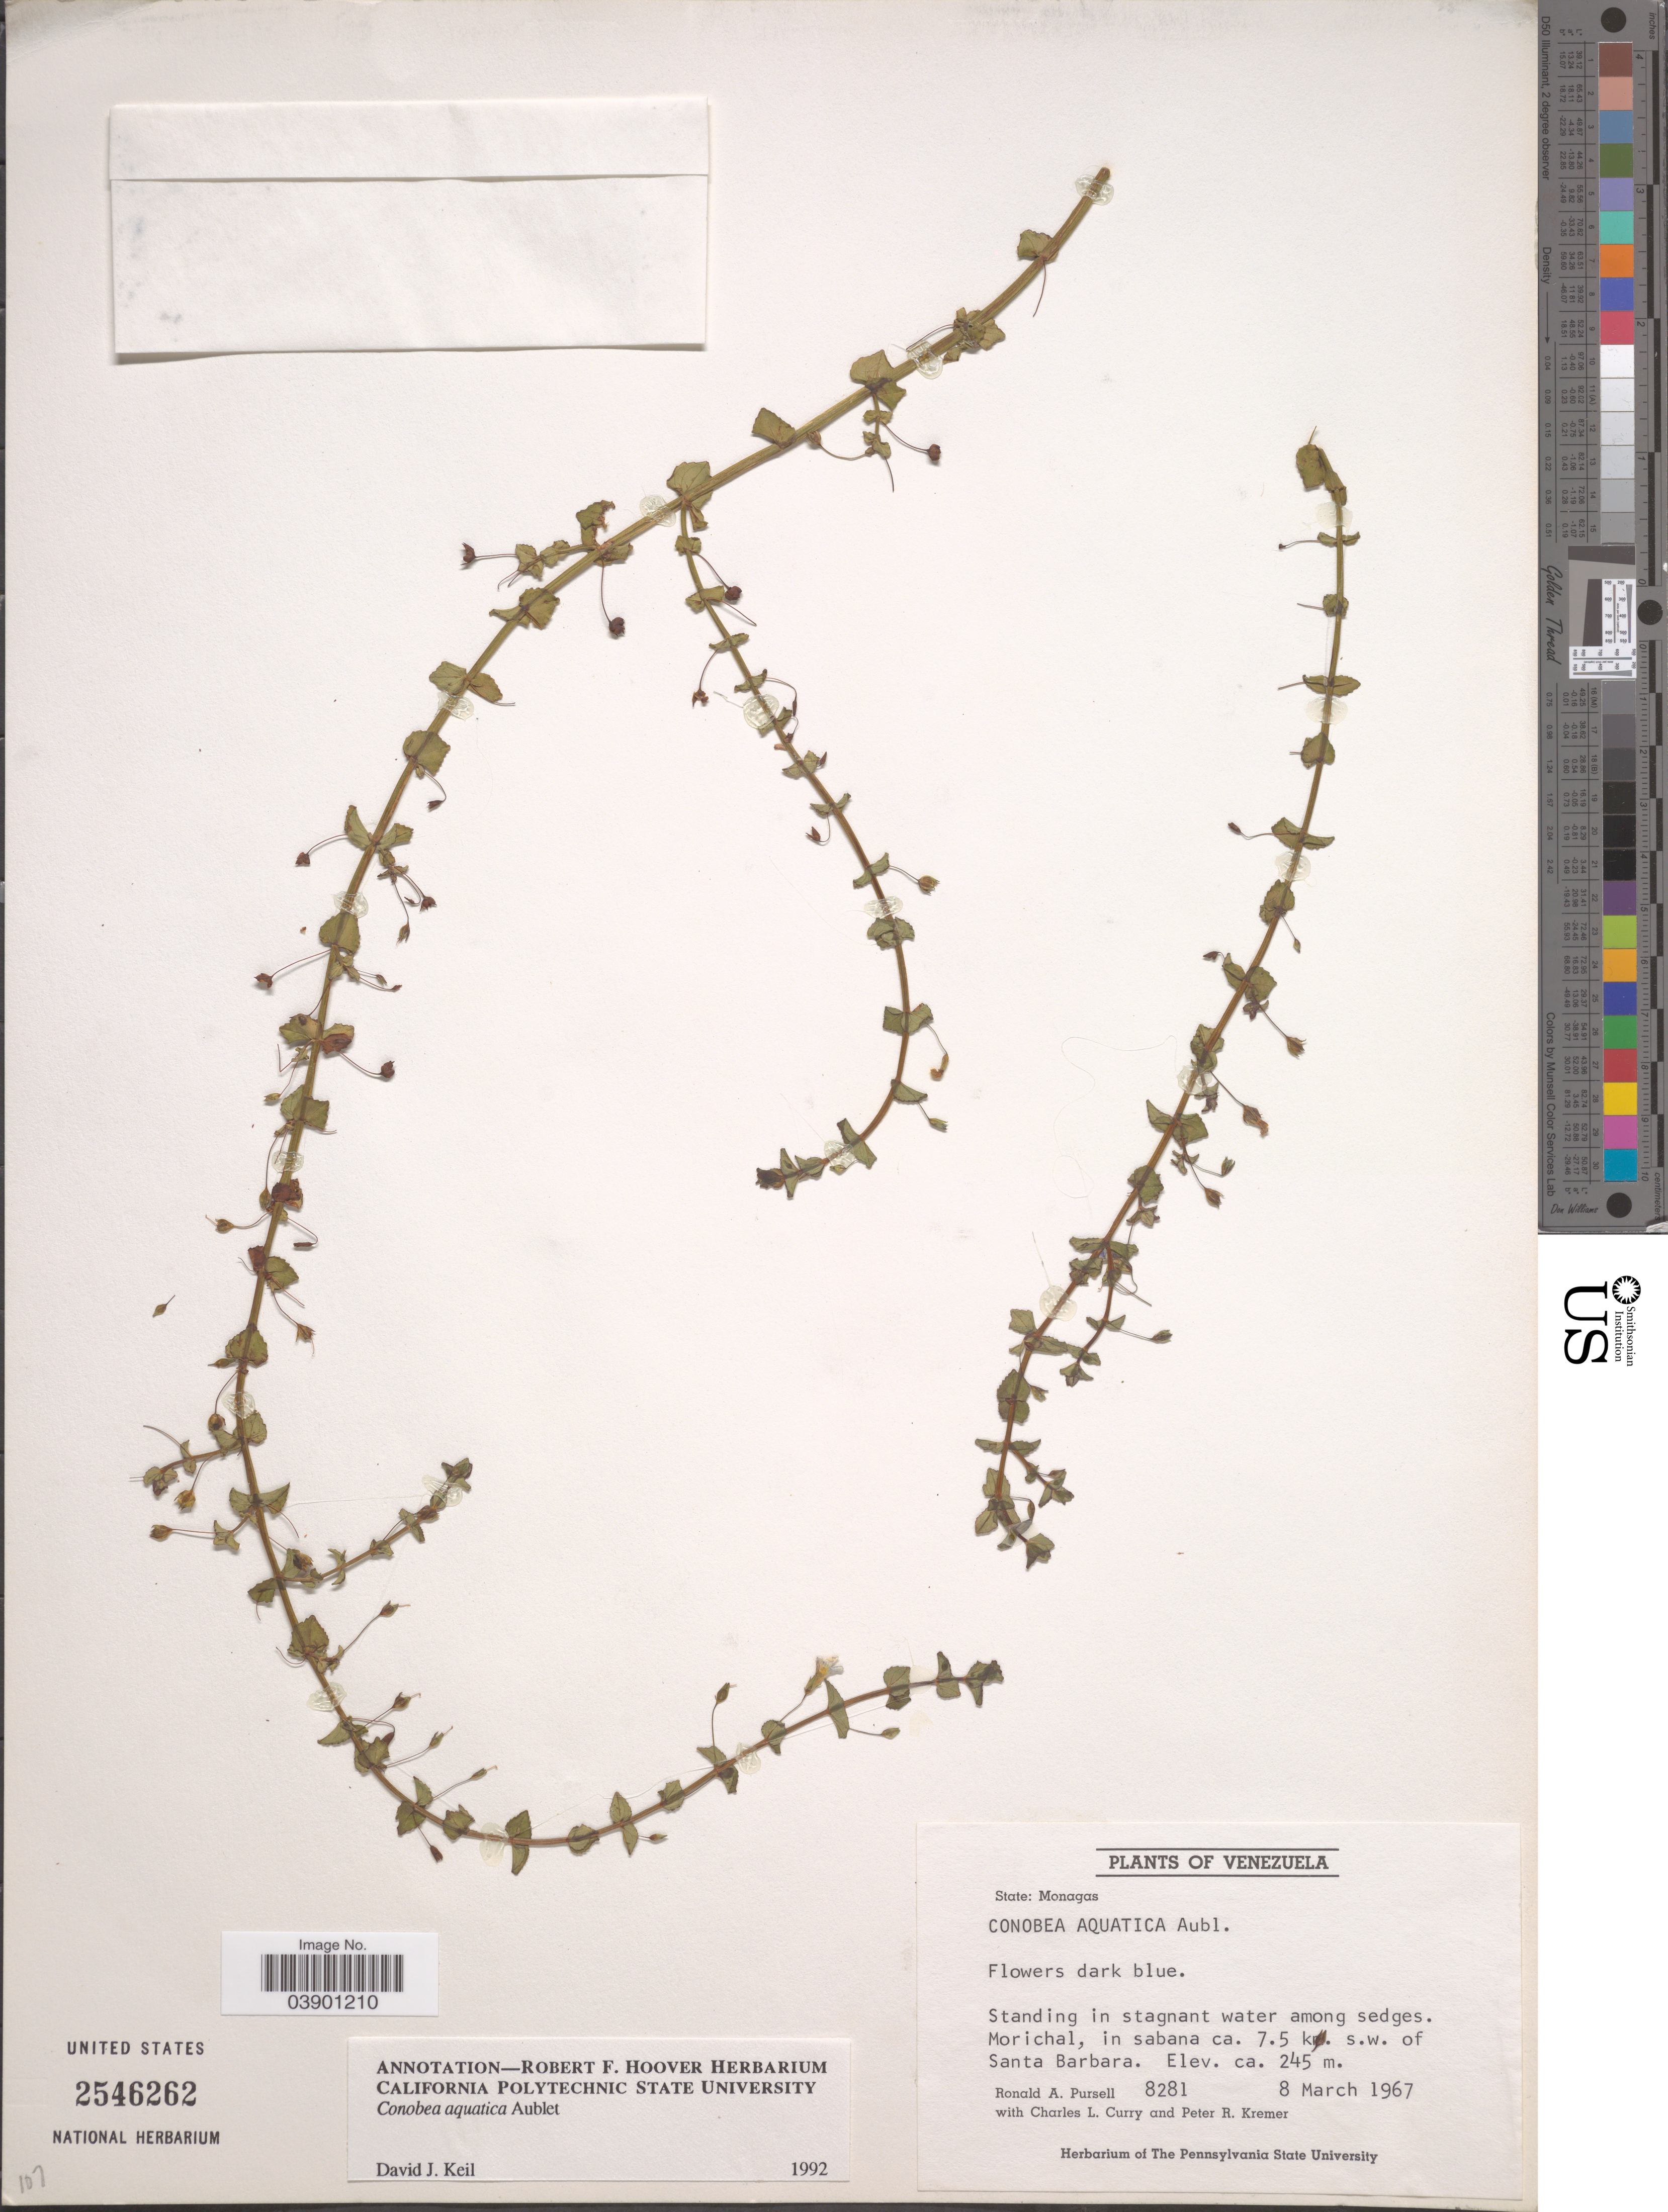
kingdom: Plantae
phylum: Tracheophyta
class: Magnoliopsida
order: Lamiales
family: Plantaginaceae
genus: Conobea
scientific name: Conobea aquatica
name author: Aubl.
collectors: R. A. Pursell, C. L. Curry & P. Kremer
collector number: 8281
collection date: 1967-03-08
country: Venezuela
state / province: Monagas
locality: Morichal, in sabana ca. 7.5 km. s.w. of Santa Barbara.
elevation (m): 245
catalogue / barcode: US 2546262